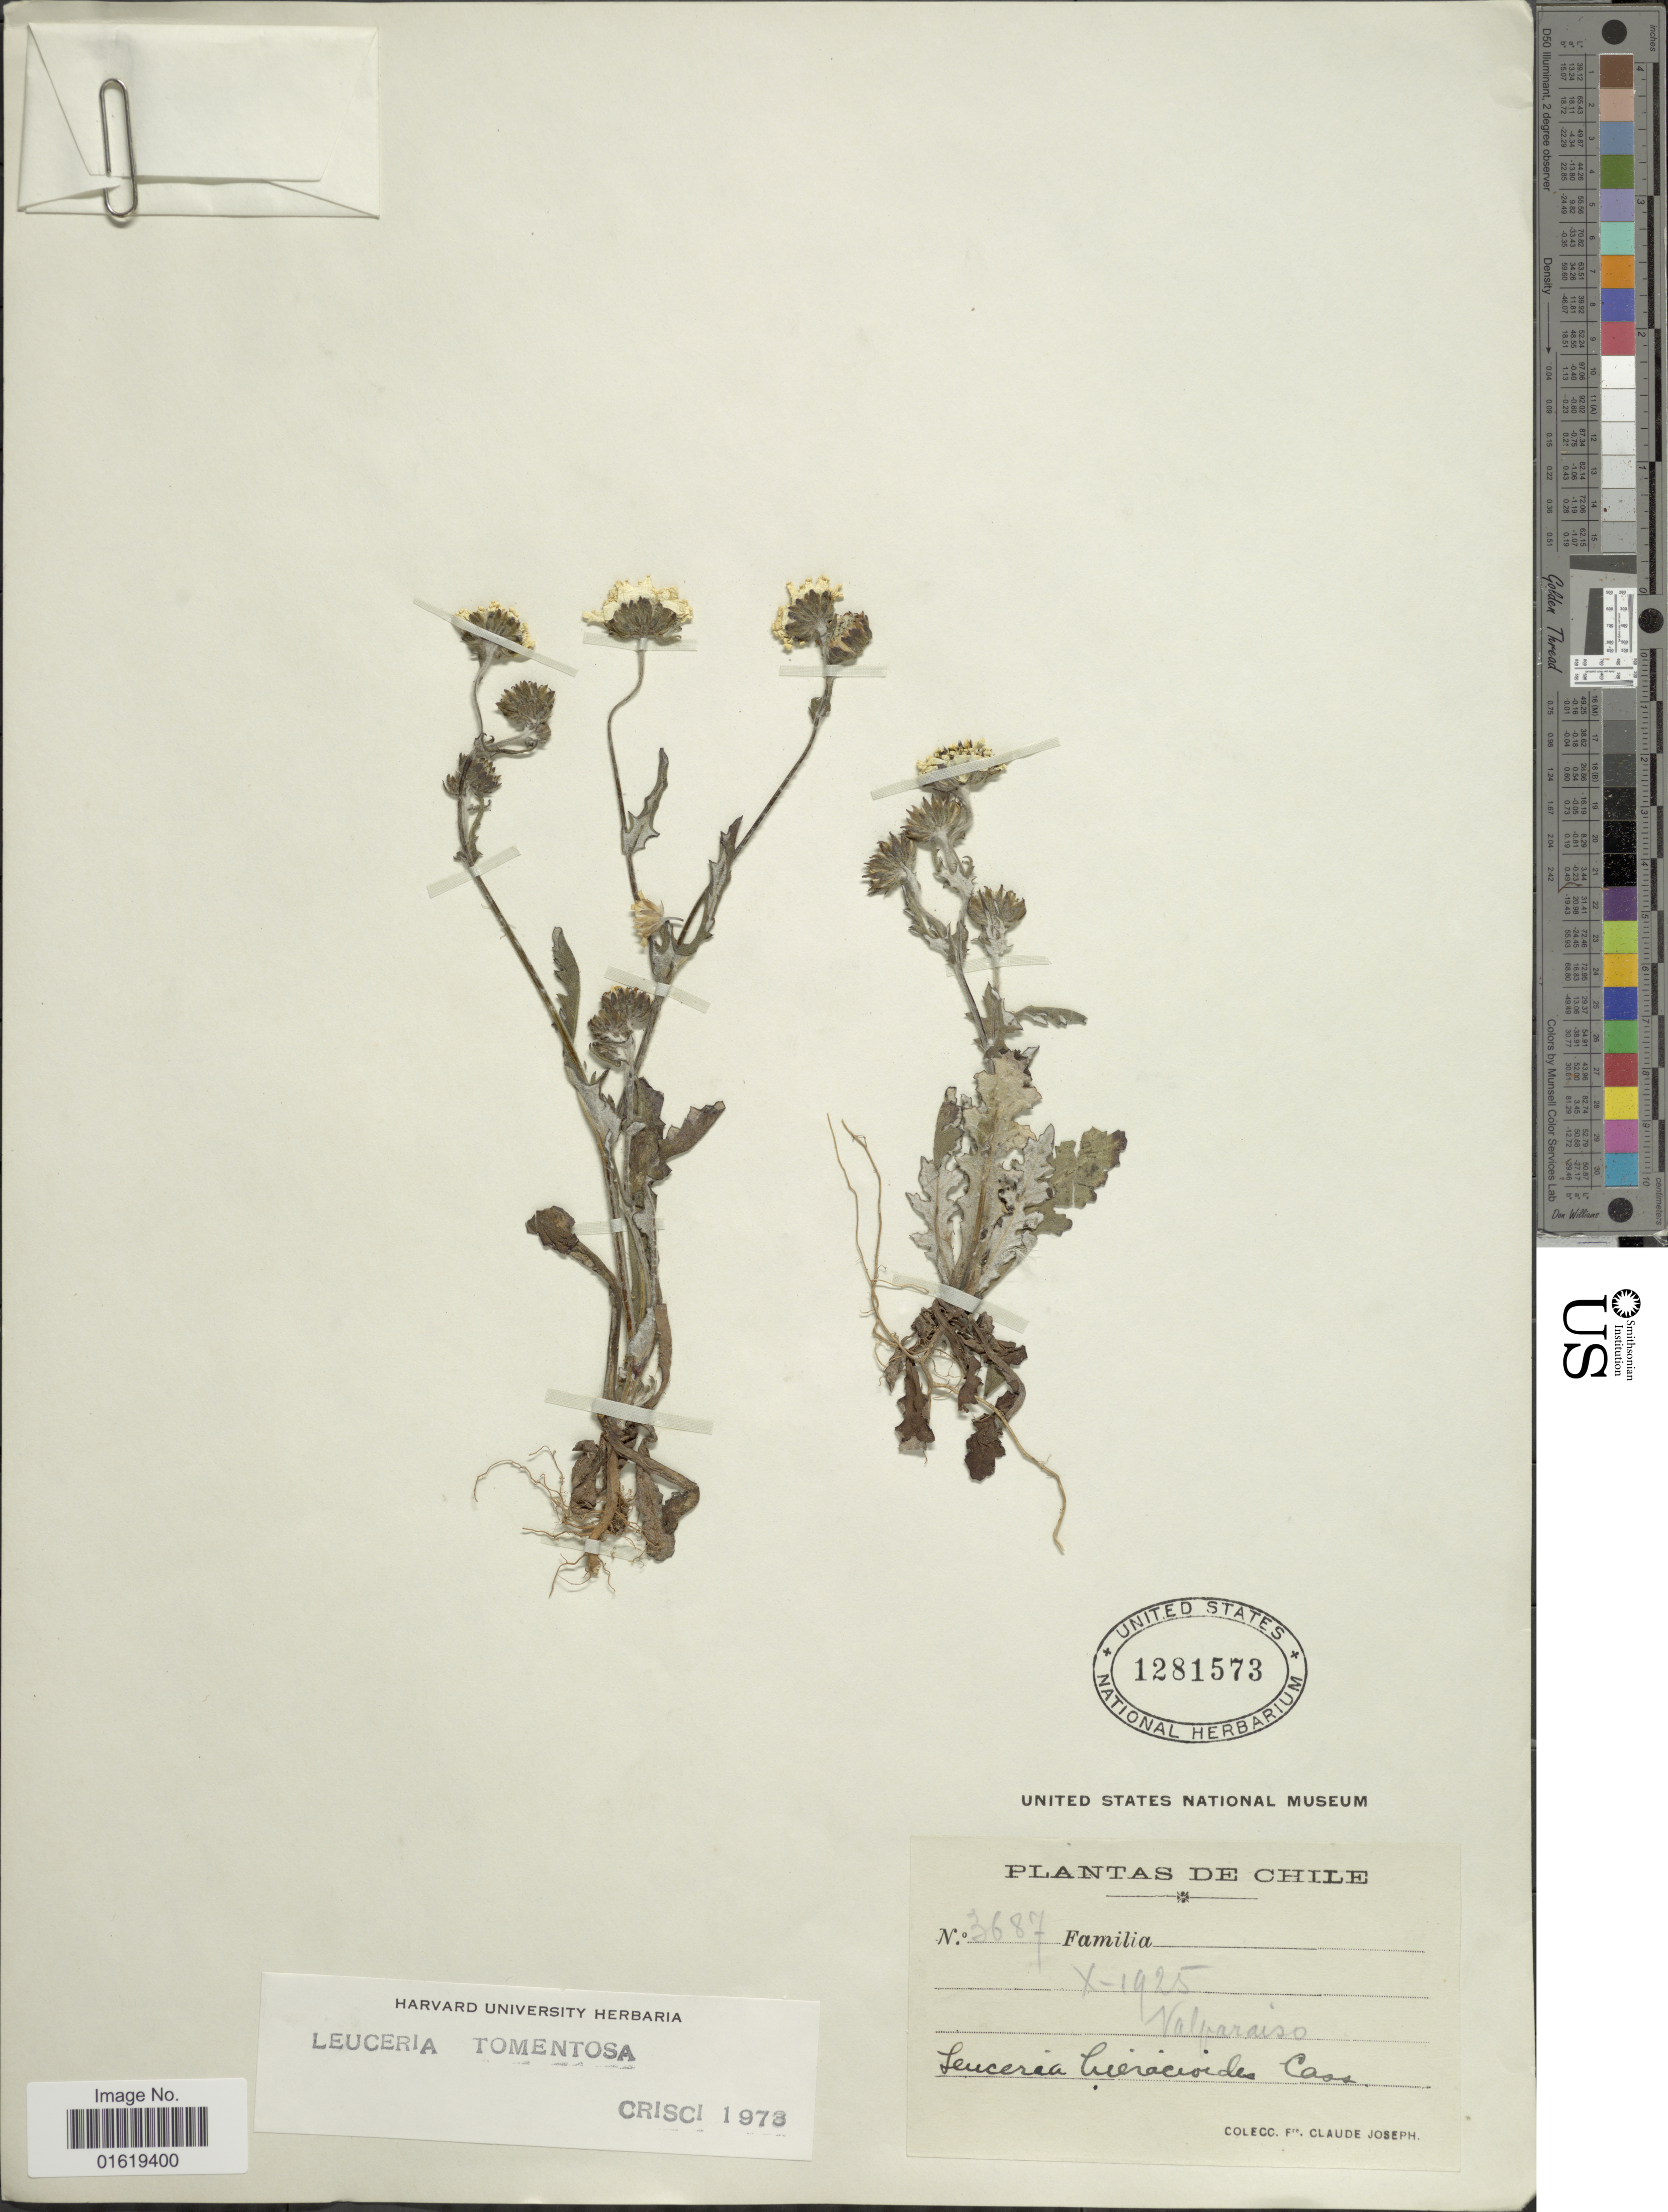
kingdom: Plantae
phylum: Tracheophyta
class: Magnoliopsida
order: Asterales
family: Asteraceae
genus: Leucheria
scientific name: Leucheria tomentosa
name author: (Less.) Crisci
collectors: Bro. Claude-Joseph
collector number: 3687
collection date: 1925-10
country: Chile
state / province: Valparaíso (V)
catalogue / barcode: US 1281573